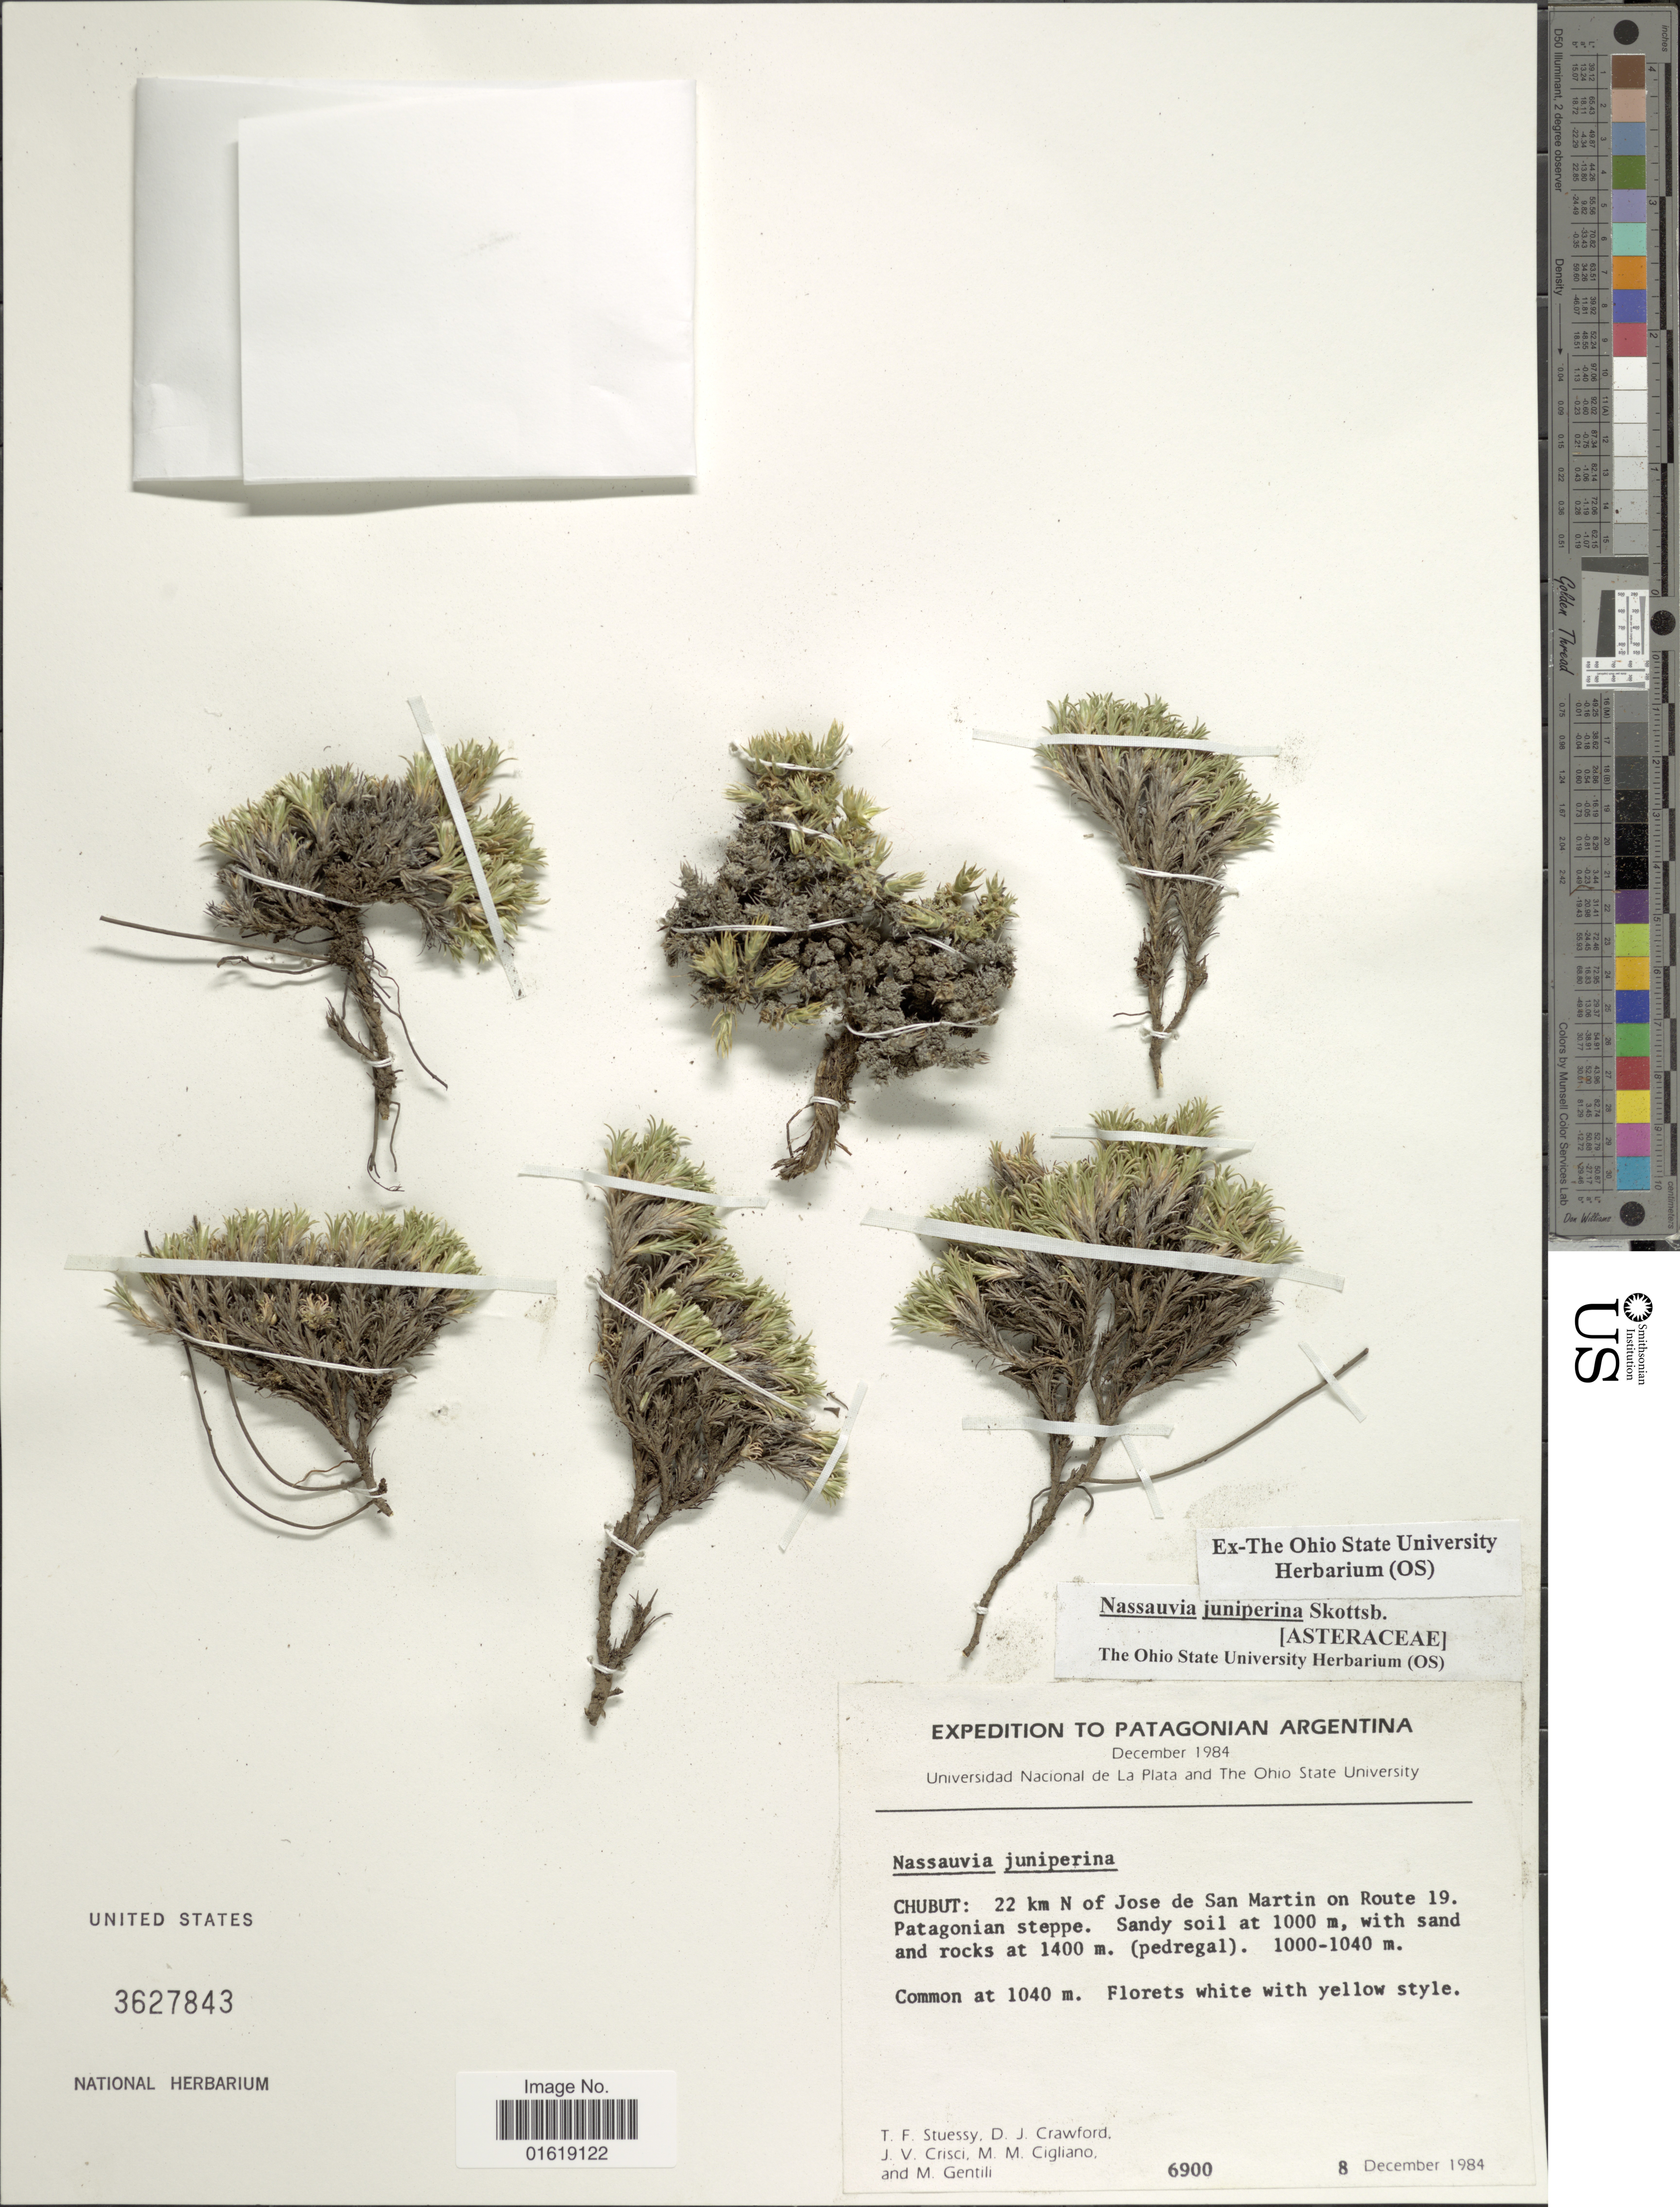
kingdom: Plantae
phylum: Tracheophyta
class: Magnoliopsida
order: Asterales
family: Asteraceae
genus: Nassauvia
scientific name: Nassauvia juniperina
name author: Skottsb.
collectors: T. Stuessy, D. Crawford, J. Crisci, M. Cigliano & M. Gentili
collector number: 6900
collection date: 1984-12-08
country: Argentina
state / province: Chubut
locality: Chubut: 22 km N of Jose de San Martin on Route 19.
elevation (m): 1000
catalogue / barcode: US 3627843